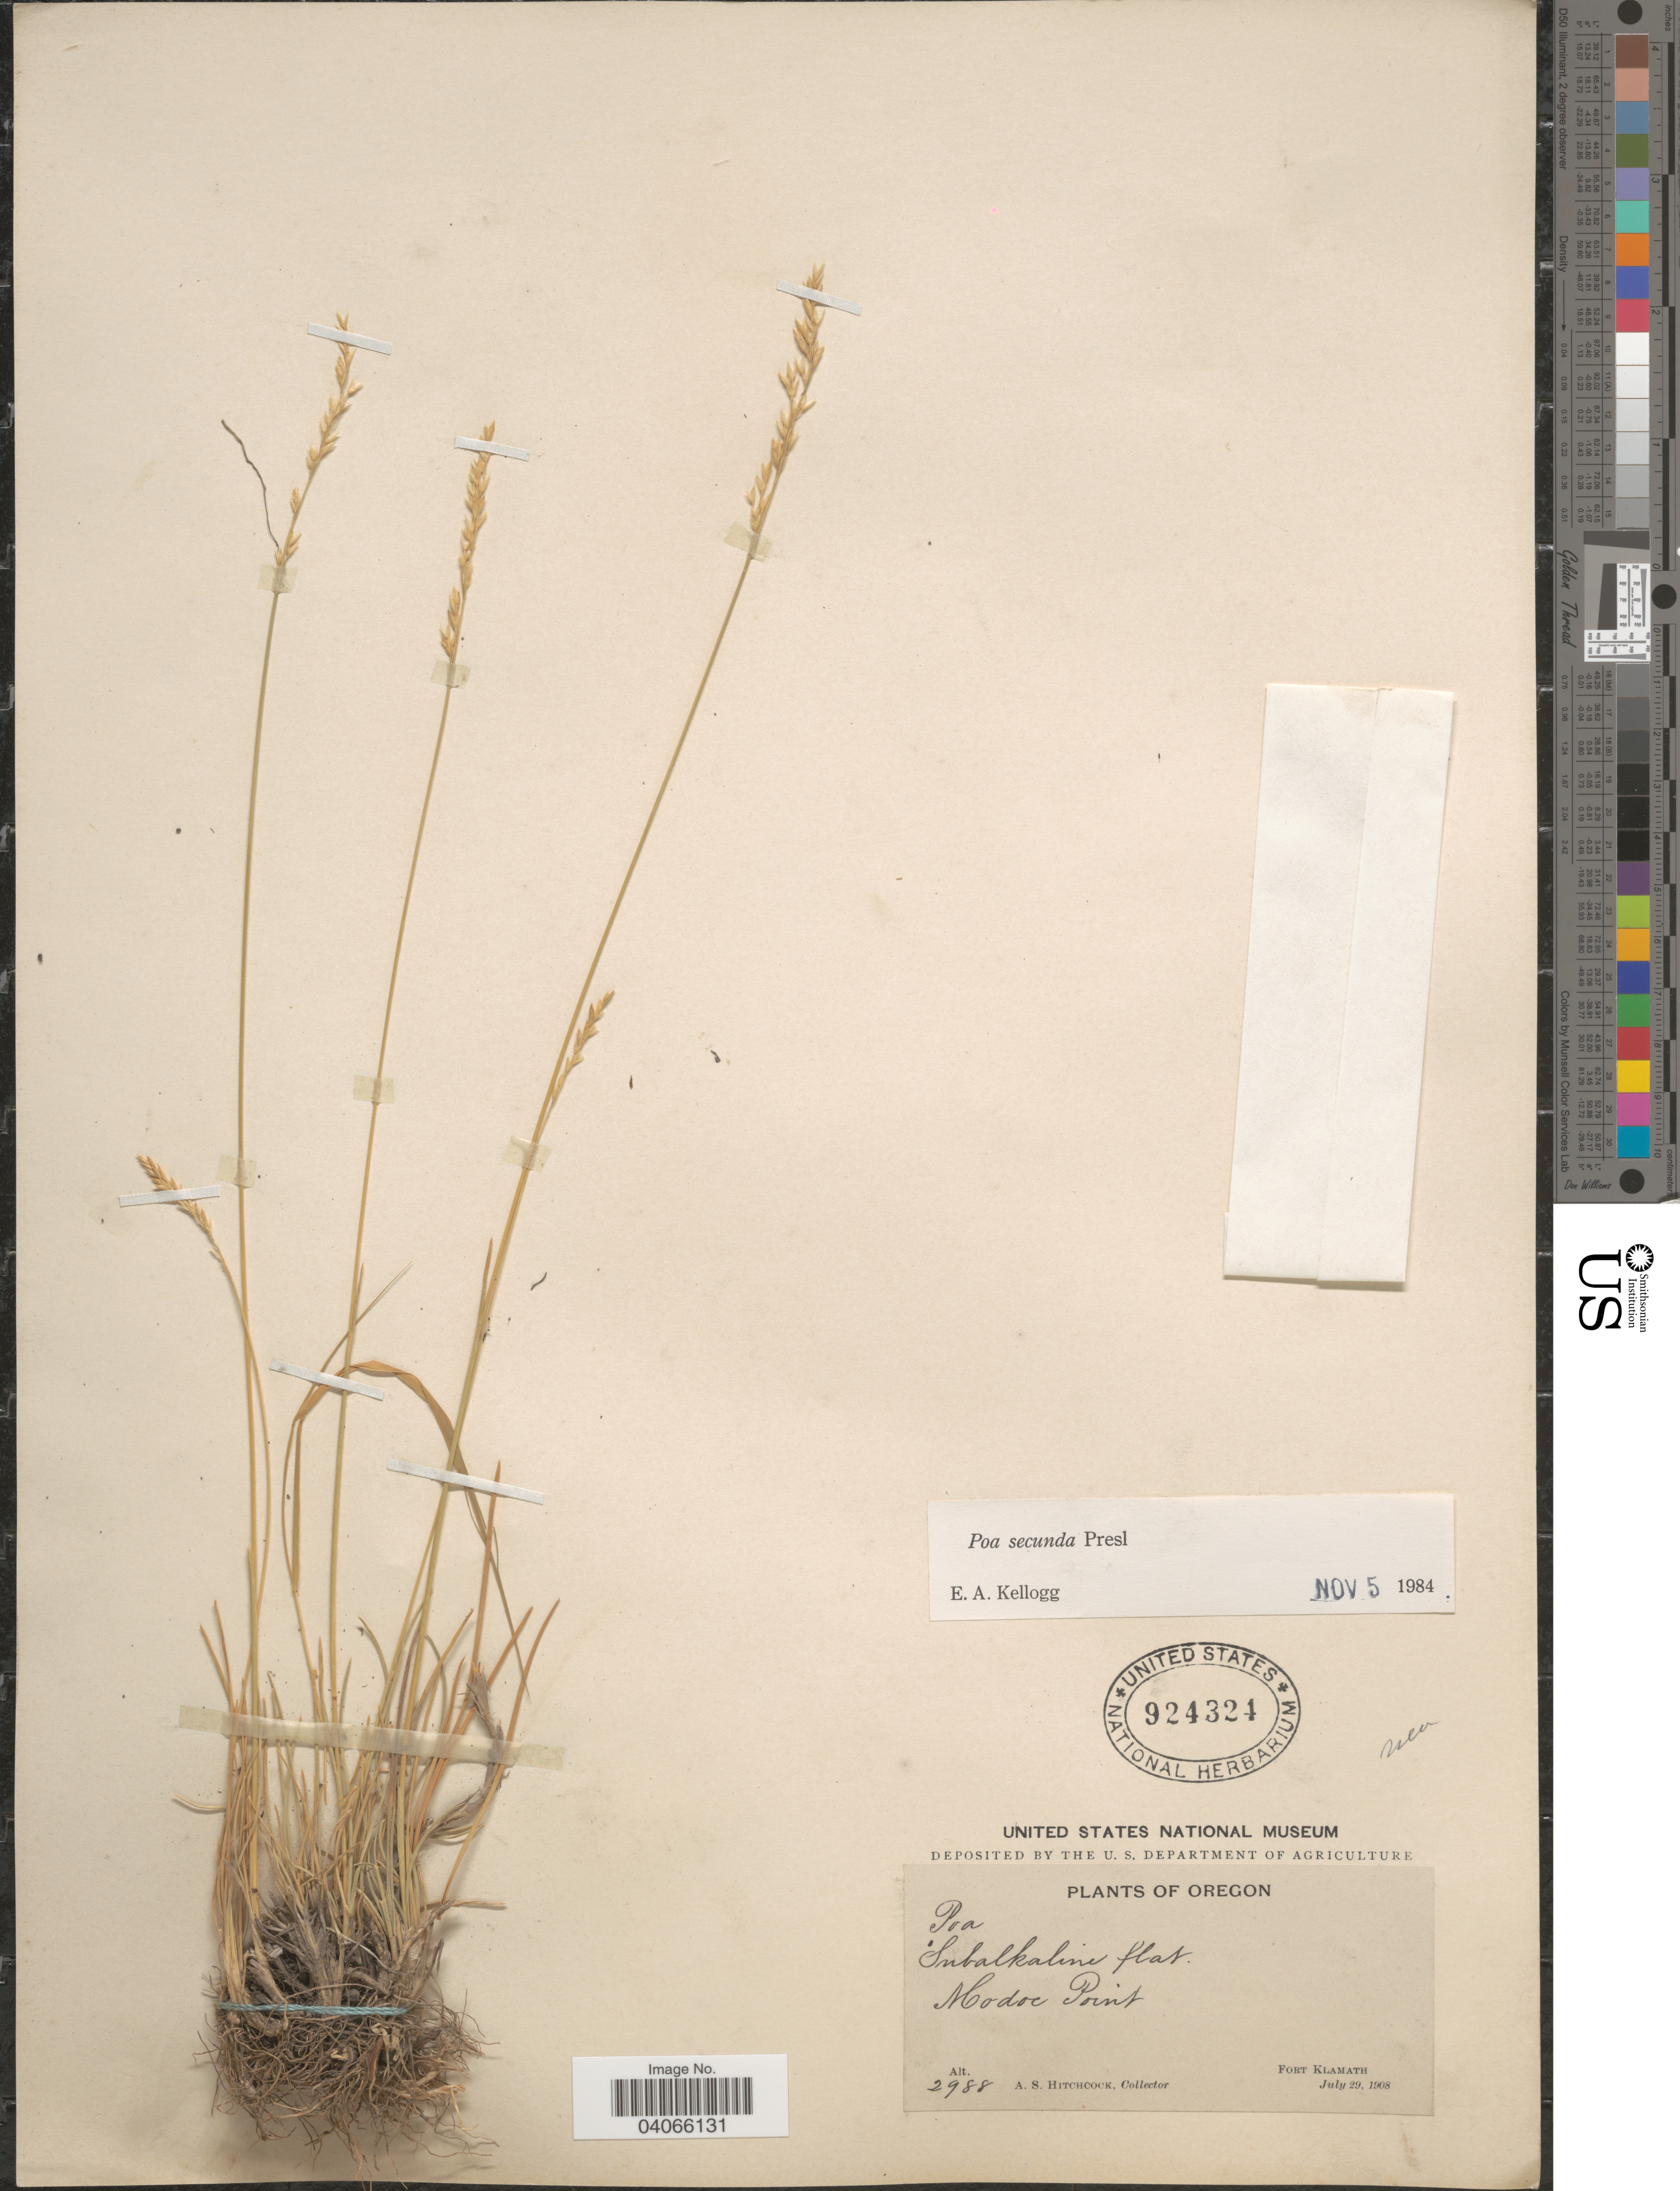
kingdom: Plantae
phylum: Tracheophyta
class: Liliopsida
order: Poales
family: Poaceae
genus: Poa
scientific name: Poa secunda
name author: J. Presl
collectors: A. S. Hitchcock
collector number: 2988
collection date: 1908-07-29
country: United States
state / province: Oregon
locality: Subalkaline flat. Modoc Point. Fort Klamath.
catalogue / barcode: US 924324